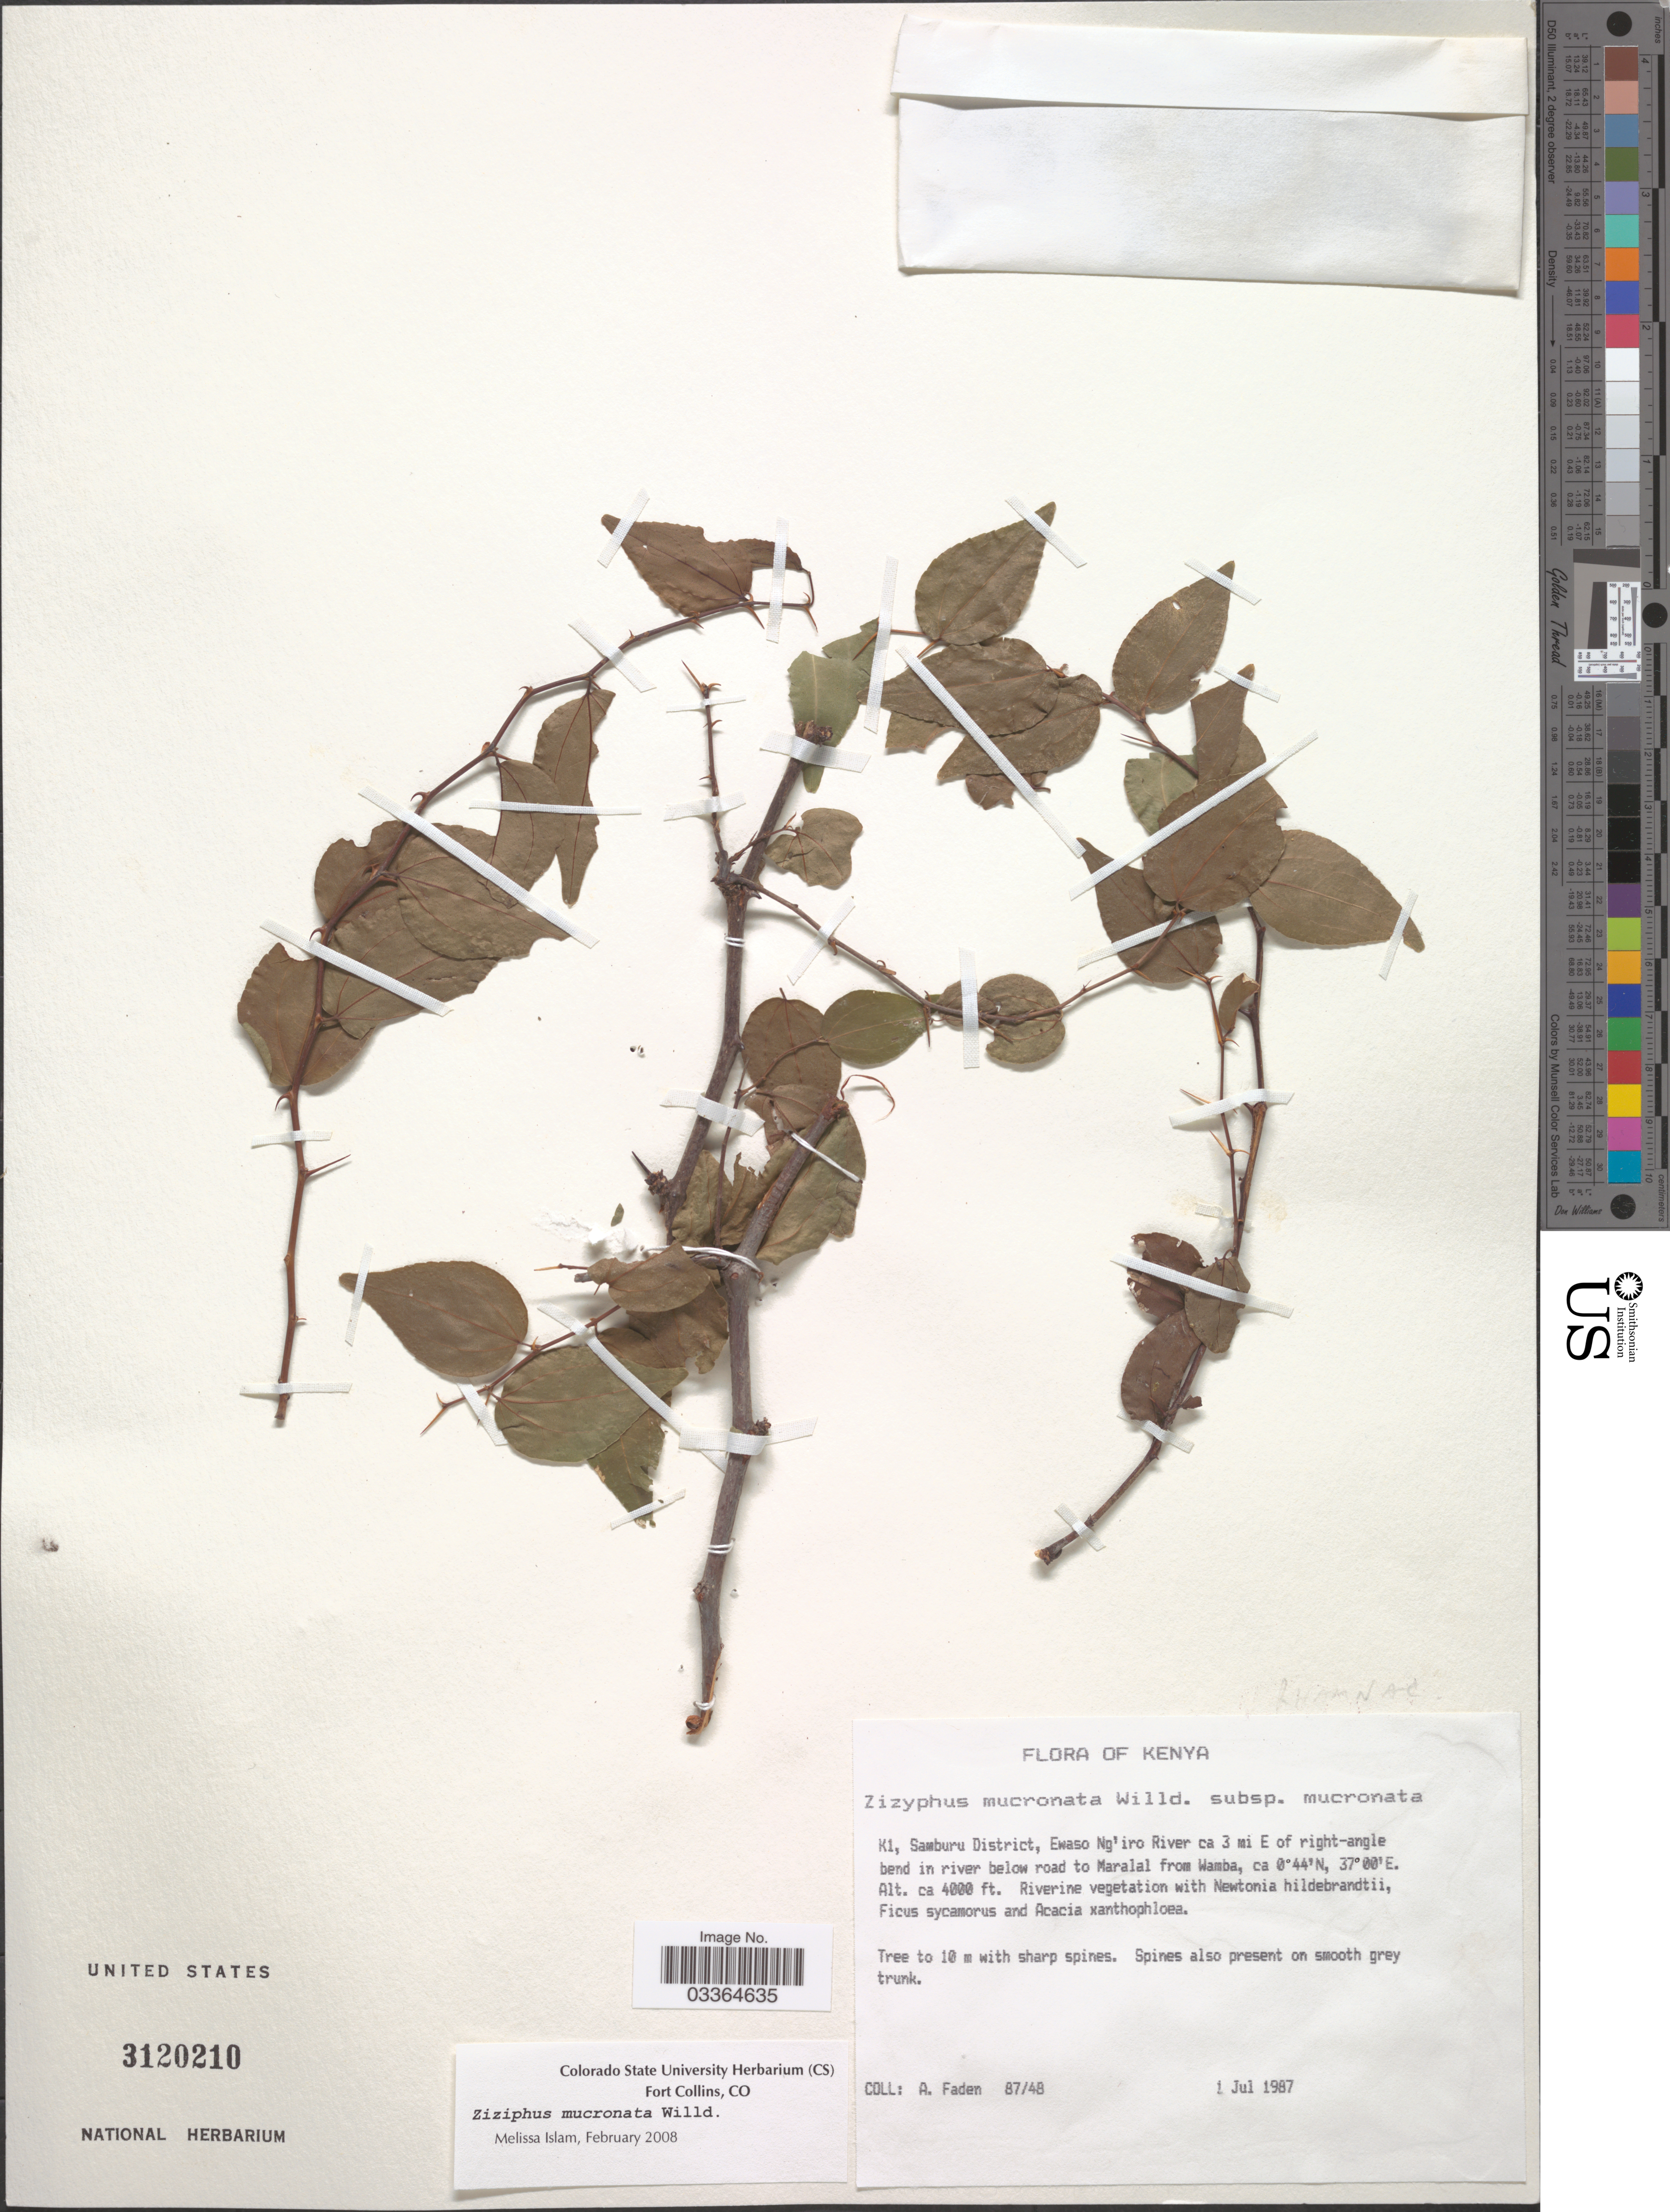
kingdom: Plantae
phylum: Tracheophyta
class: Magnoliopsida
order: Rosales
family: Rhamnaceae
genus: Ziziphus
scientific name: Ziziphus mucronata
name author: Willd.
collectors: A. J. Faden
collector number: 87/48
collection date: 1987-07-01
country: Kenya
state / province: Samburu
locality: K1, Samburu District, Ewaso Ng'iro River ca 3 mi E of right-angle bend in river below road to Maralal from Wamba.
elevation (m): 1219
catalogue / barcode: US 3120210